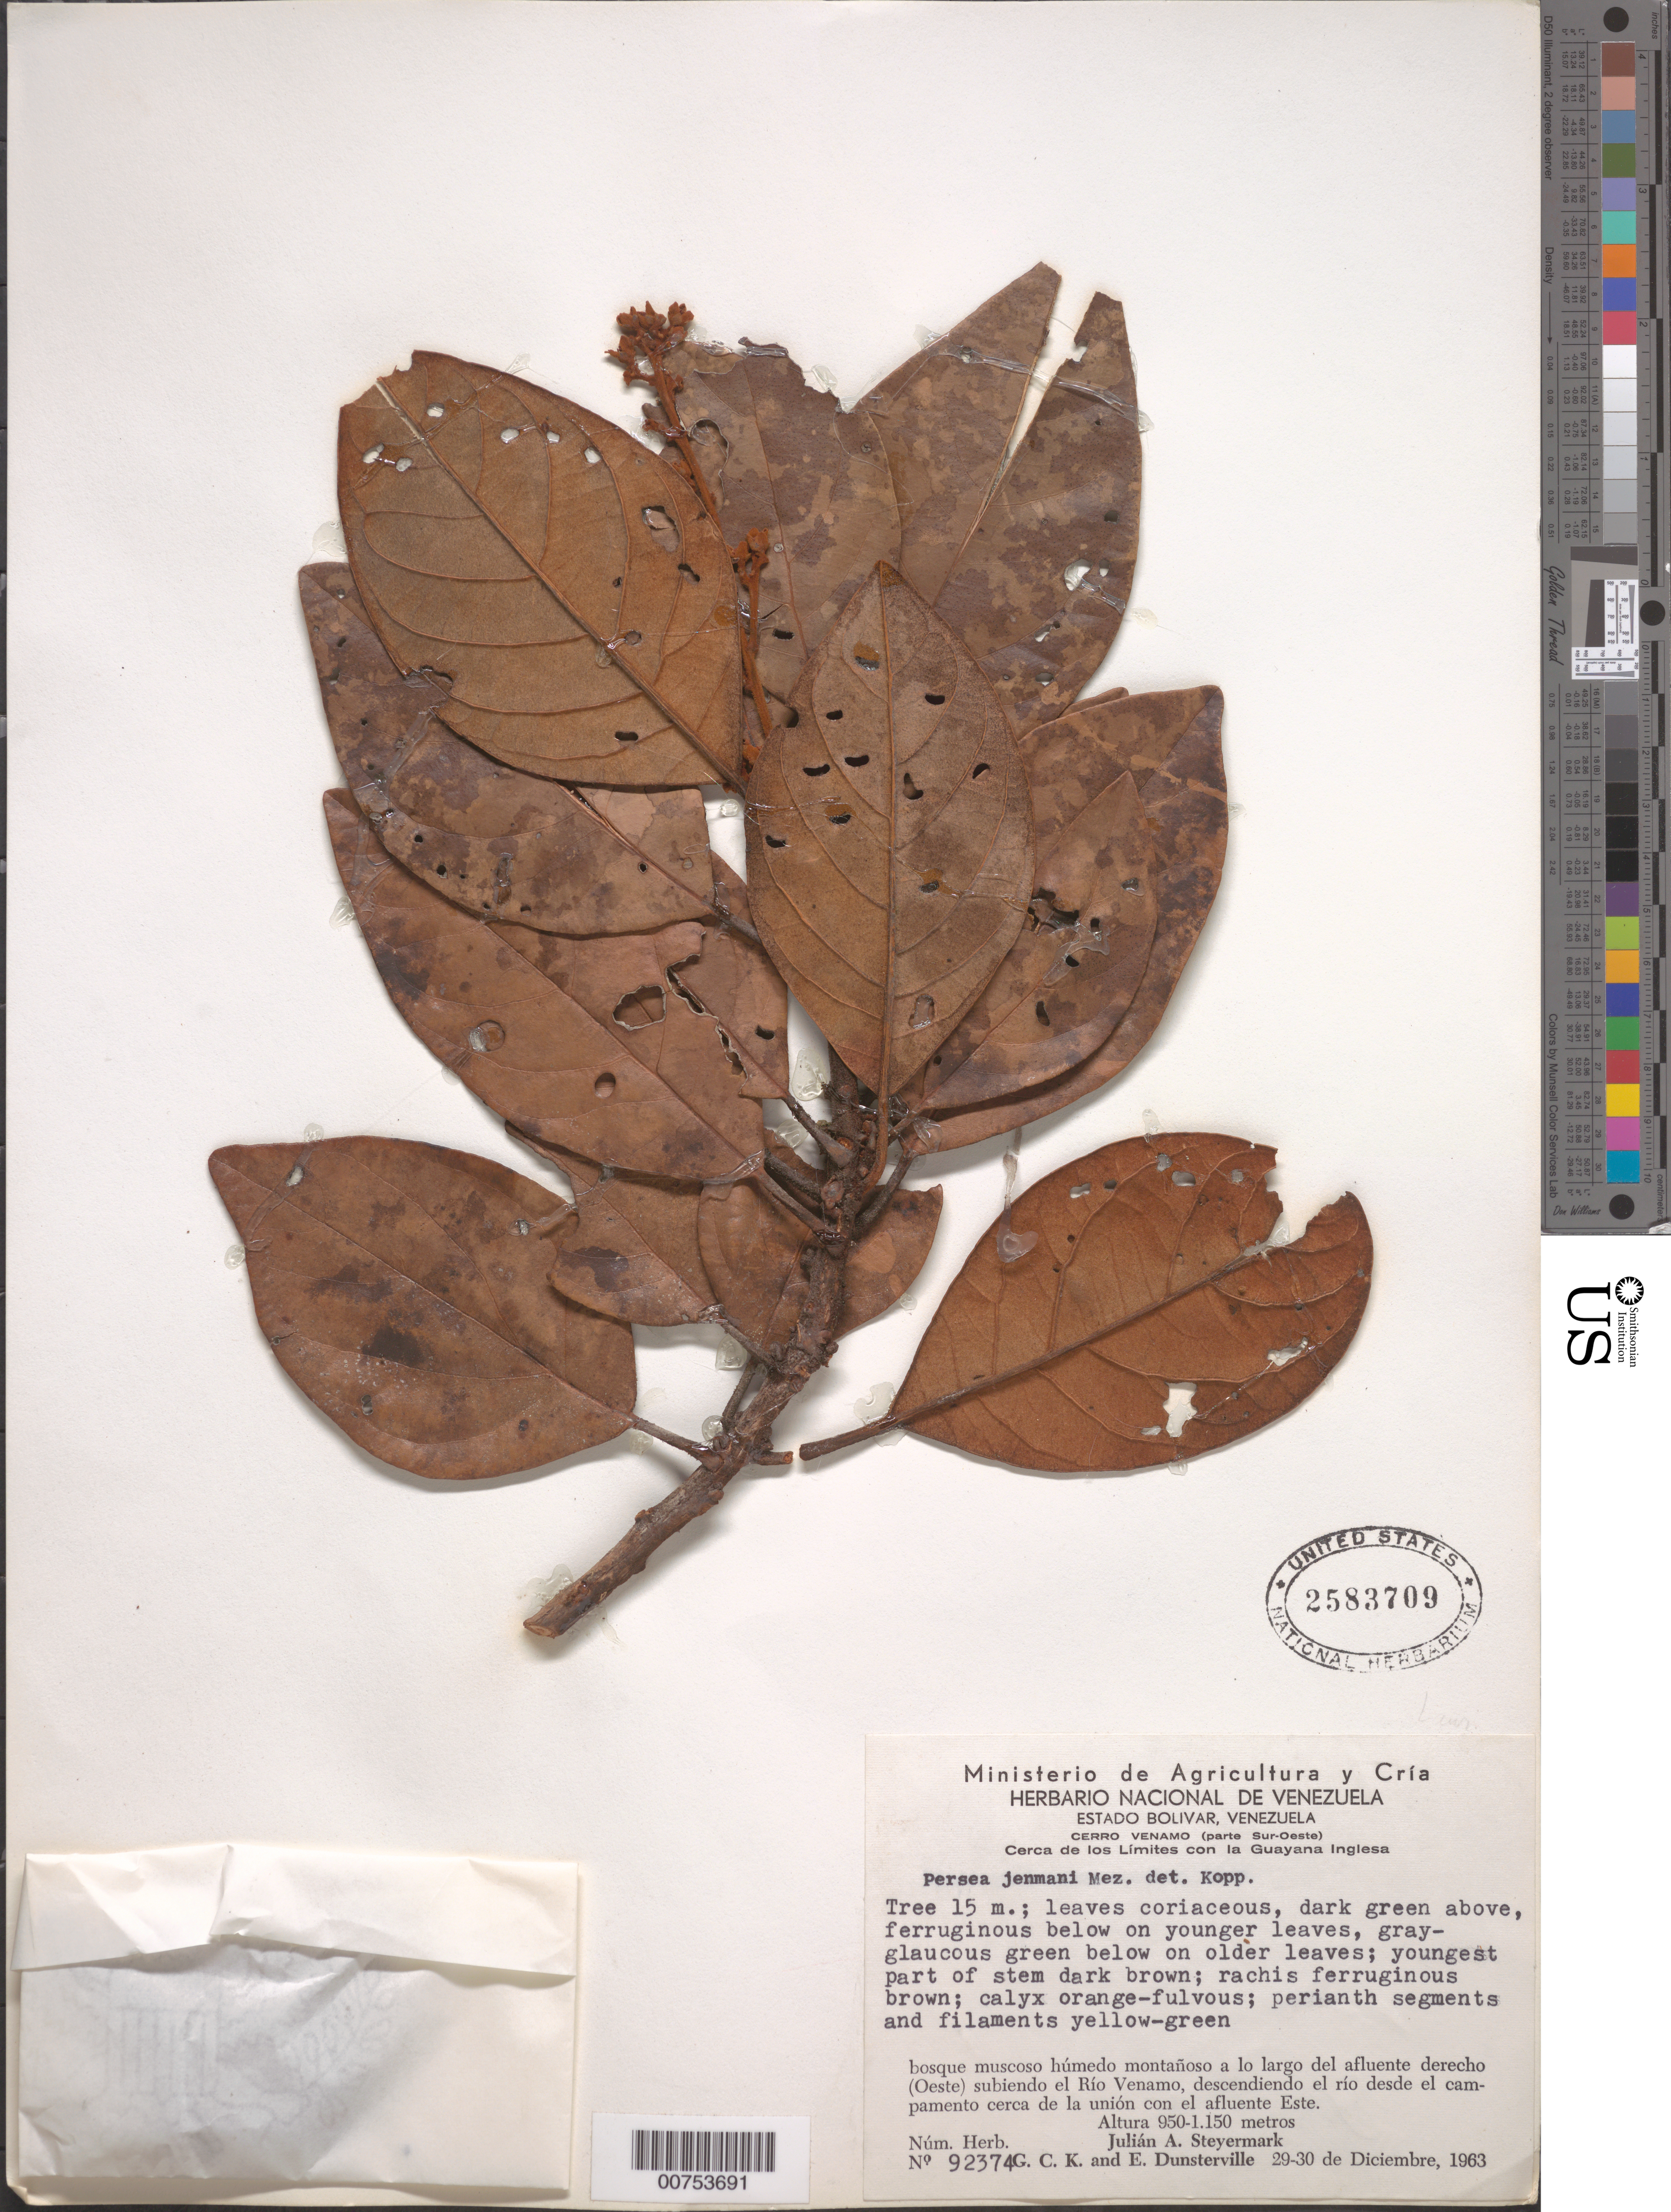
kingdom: Plantae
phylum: Tracheophyta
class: Magnoliopsida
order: Laurales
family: Lauraceae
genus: Persea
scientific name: Persea jenmanii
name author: Mez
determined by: Kopp, L. E., (NY), New York Botanical Garden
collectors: J. Steyermark, G. C. K. Dunsterville & E. Dunsterville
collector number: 92374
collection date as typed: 29-Dec-63 to 30-Dec-63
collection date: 1963-12-29/1963-12-30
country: Venezuela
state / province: Bolívar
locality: Cerro Venamo, Río Venamo, descendiendo el río desde el campamento cerca de la union con el afluente Este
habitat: Bosque muscoso humedo montanoso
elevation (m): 950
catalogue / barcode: US 2583709